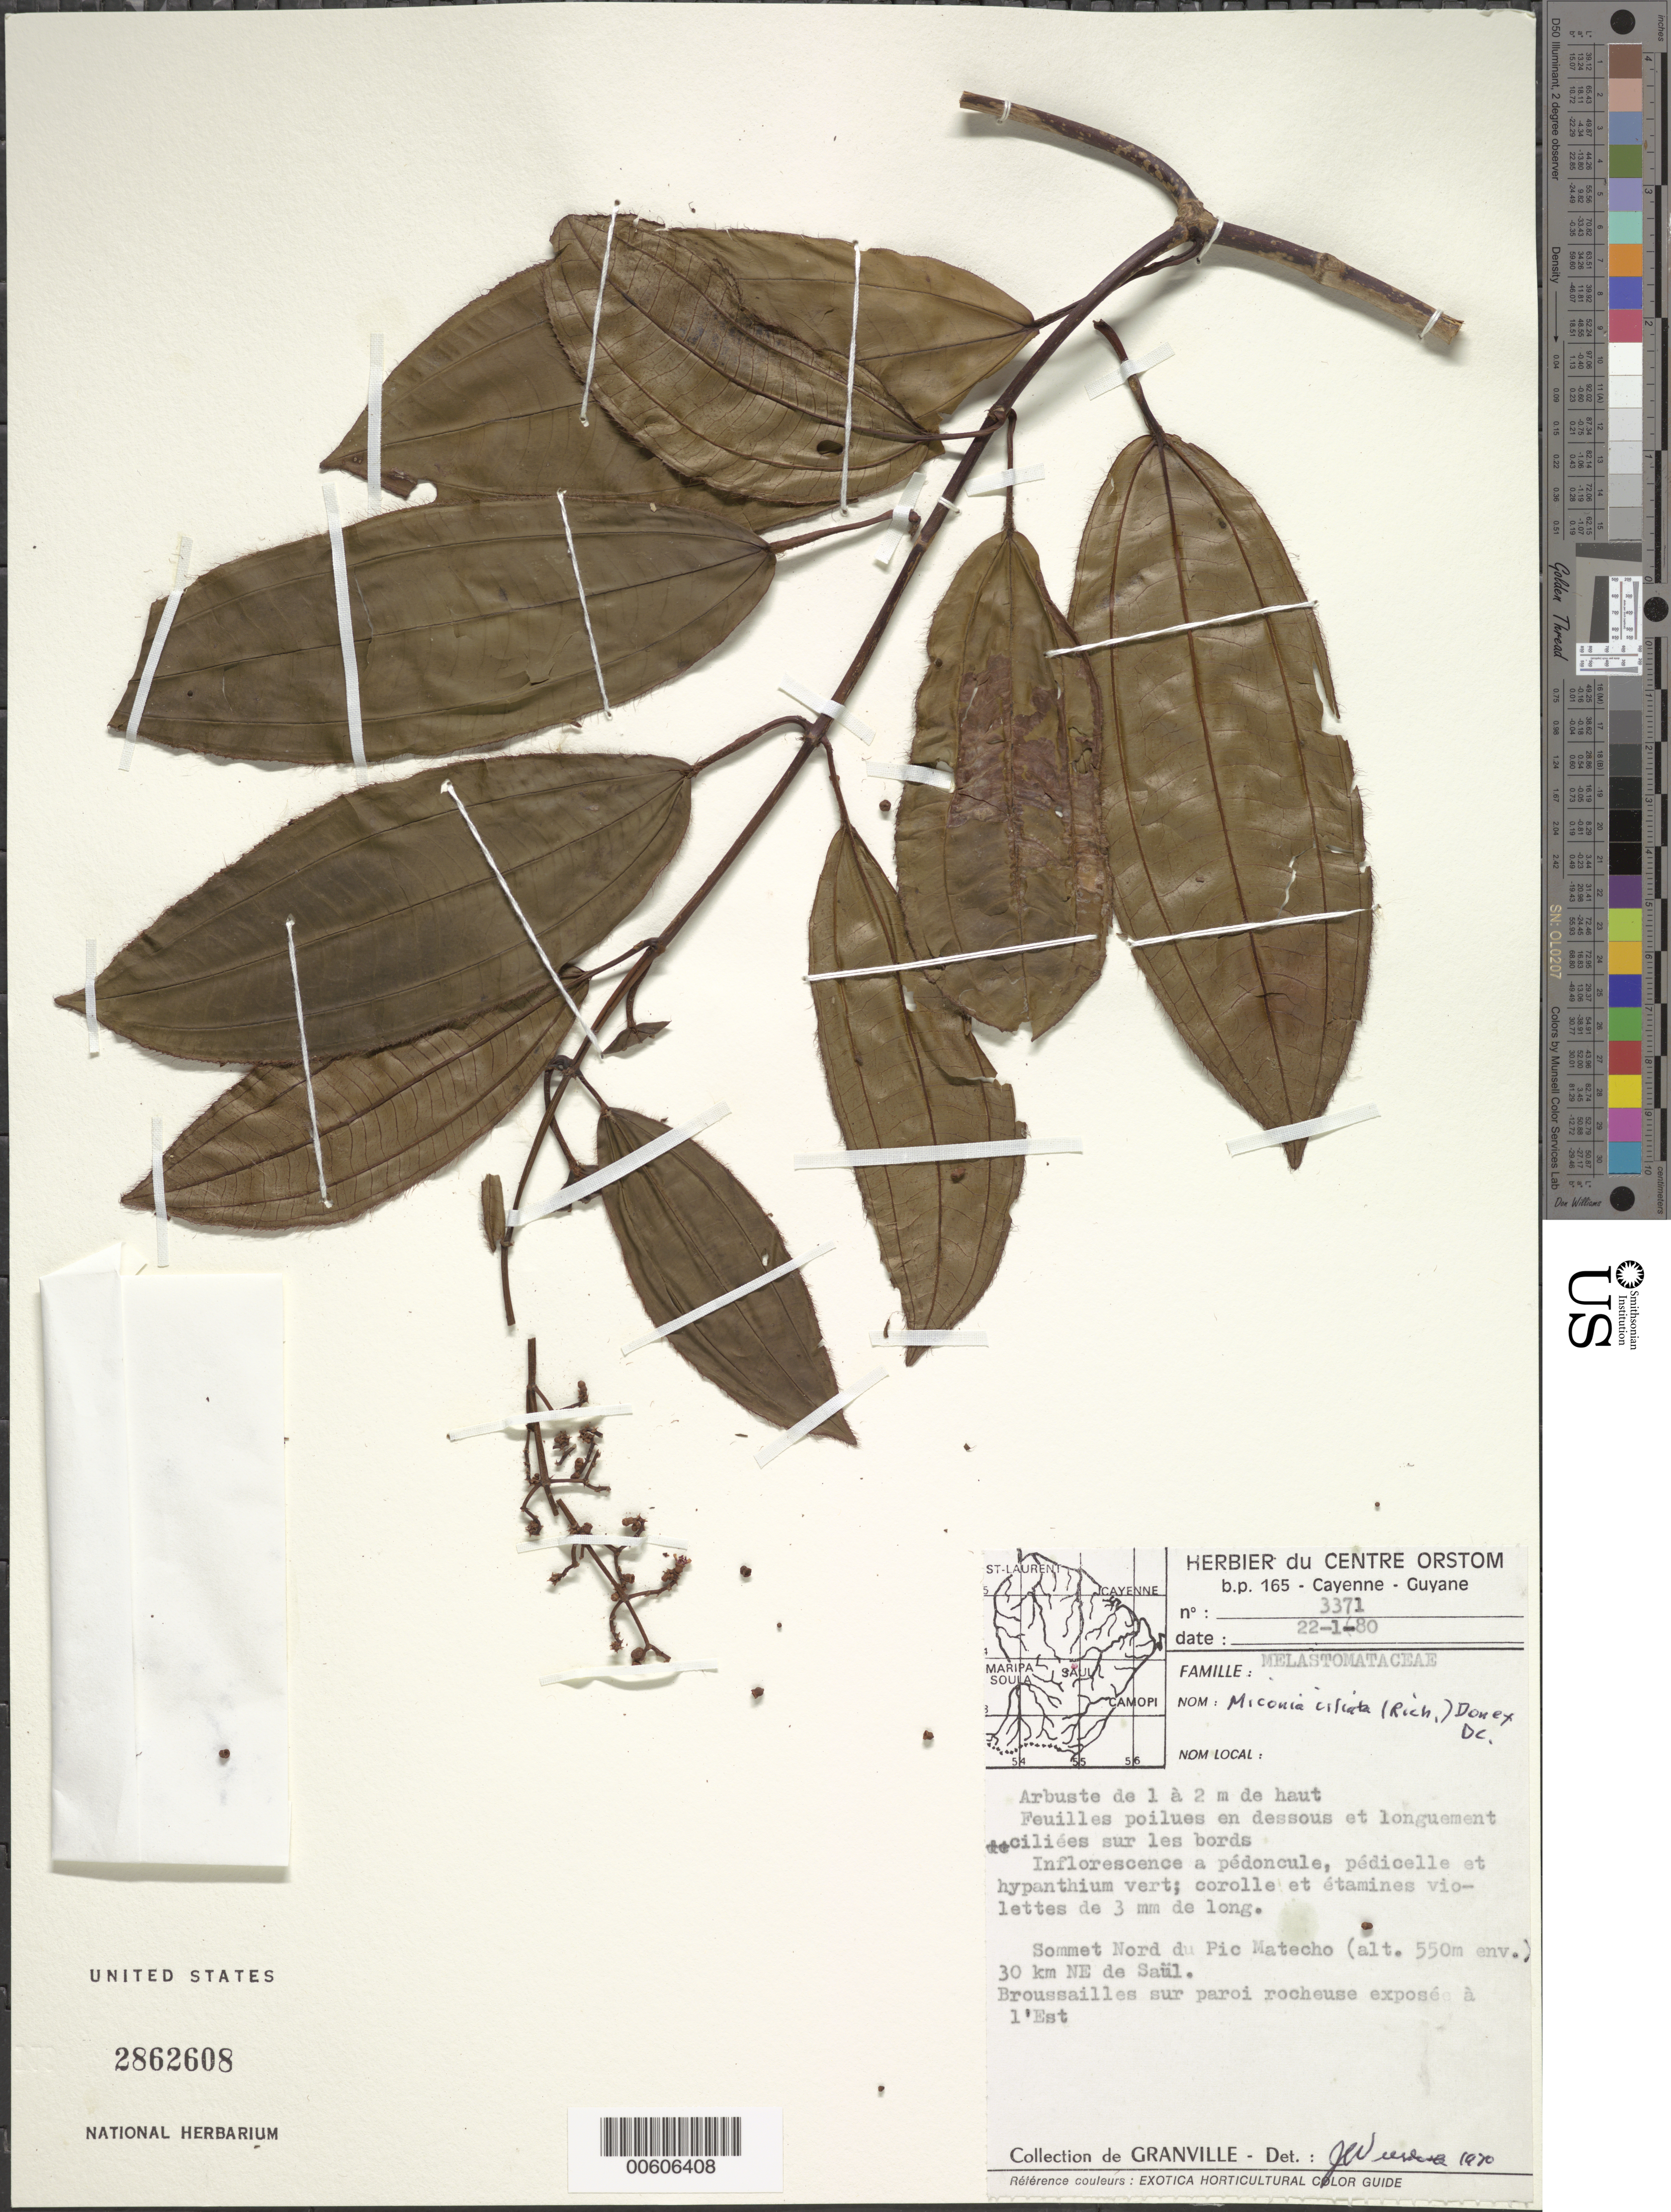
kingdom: Plantae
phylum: Tracheophyta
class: Magnoliopsida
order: Myrtales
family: Melastomataceae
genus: Miconia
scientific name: Miconia ciliata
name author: (Rich.) DC.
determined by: Wurdack, John J., (US), US (UNITED STATES)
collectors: J.-J. de Granville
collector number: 3371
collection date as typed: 22-Jan-80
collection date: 1980-01-22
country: French Guiana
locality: Saül, 30 km NE of; sommet sud du Pic Matecho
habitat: Broussailles sur paroi rocheuse expose a l'Est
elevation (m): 550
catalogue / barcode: US 2862608